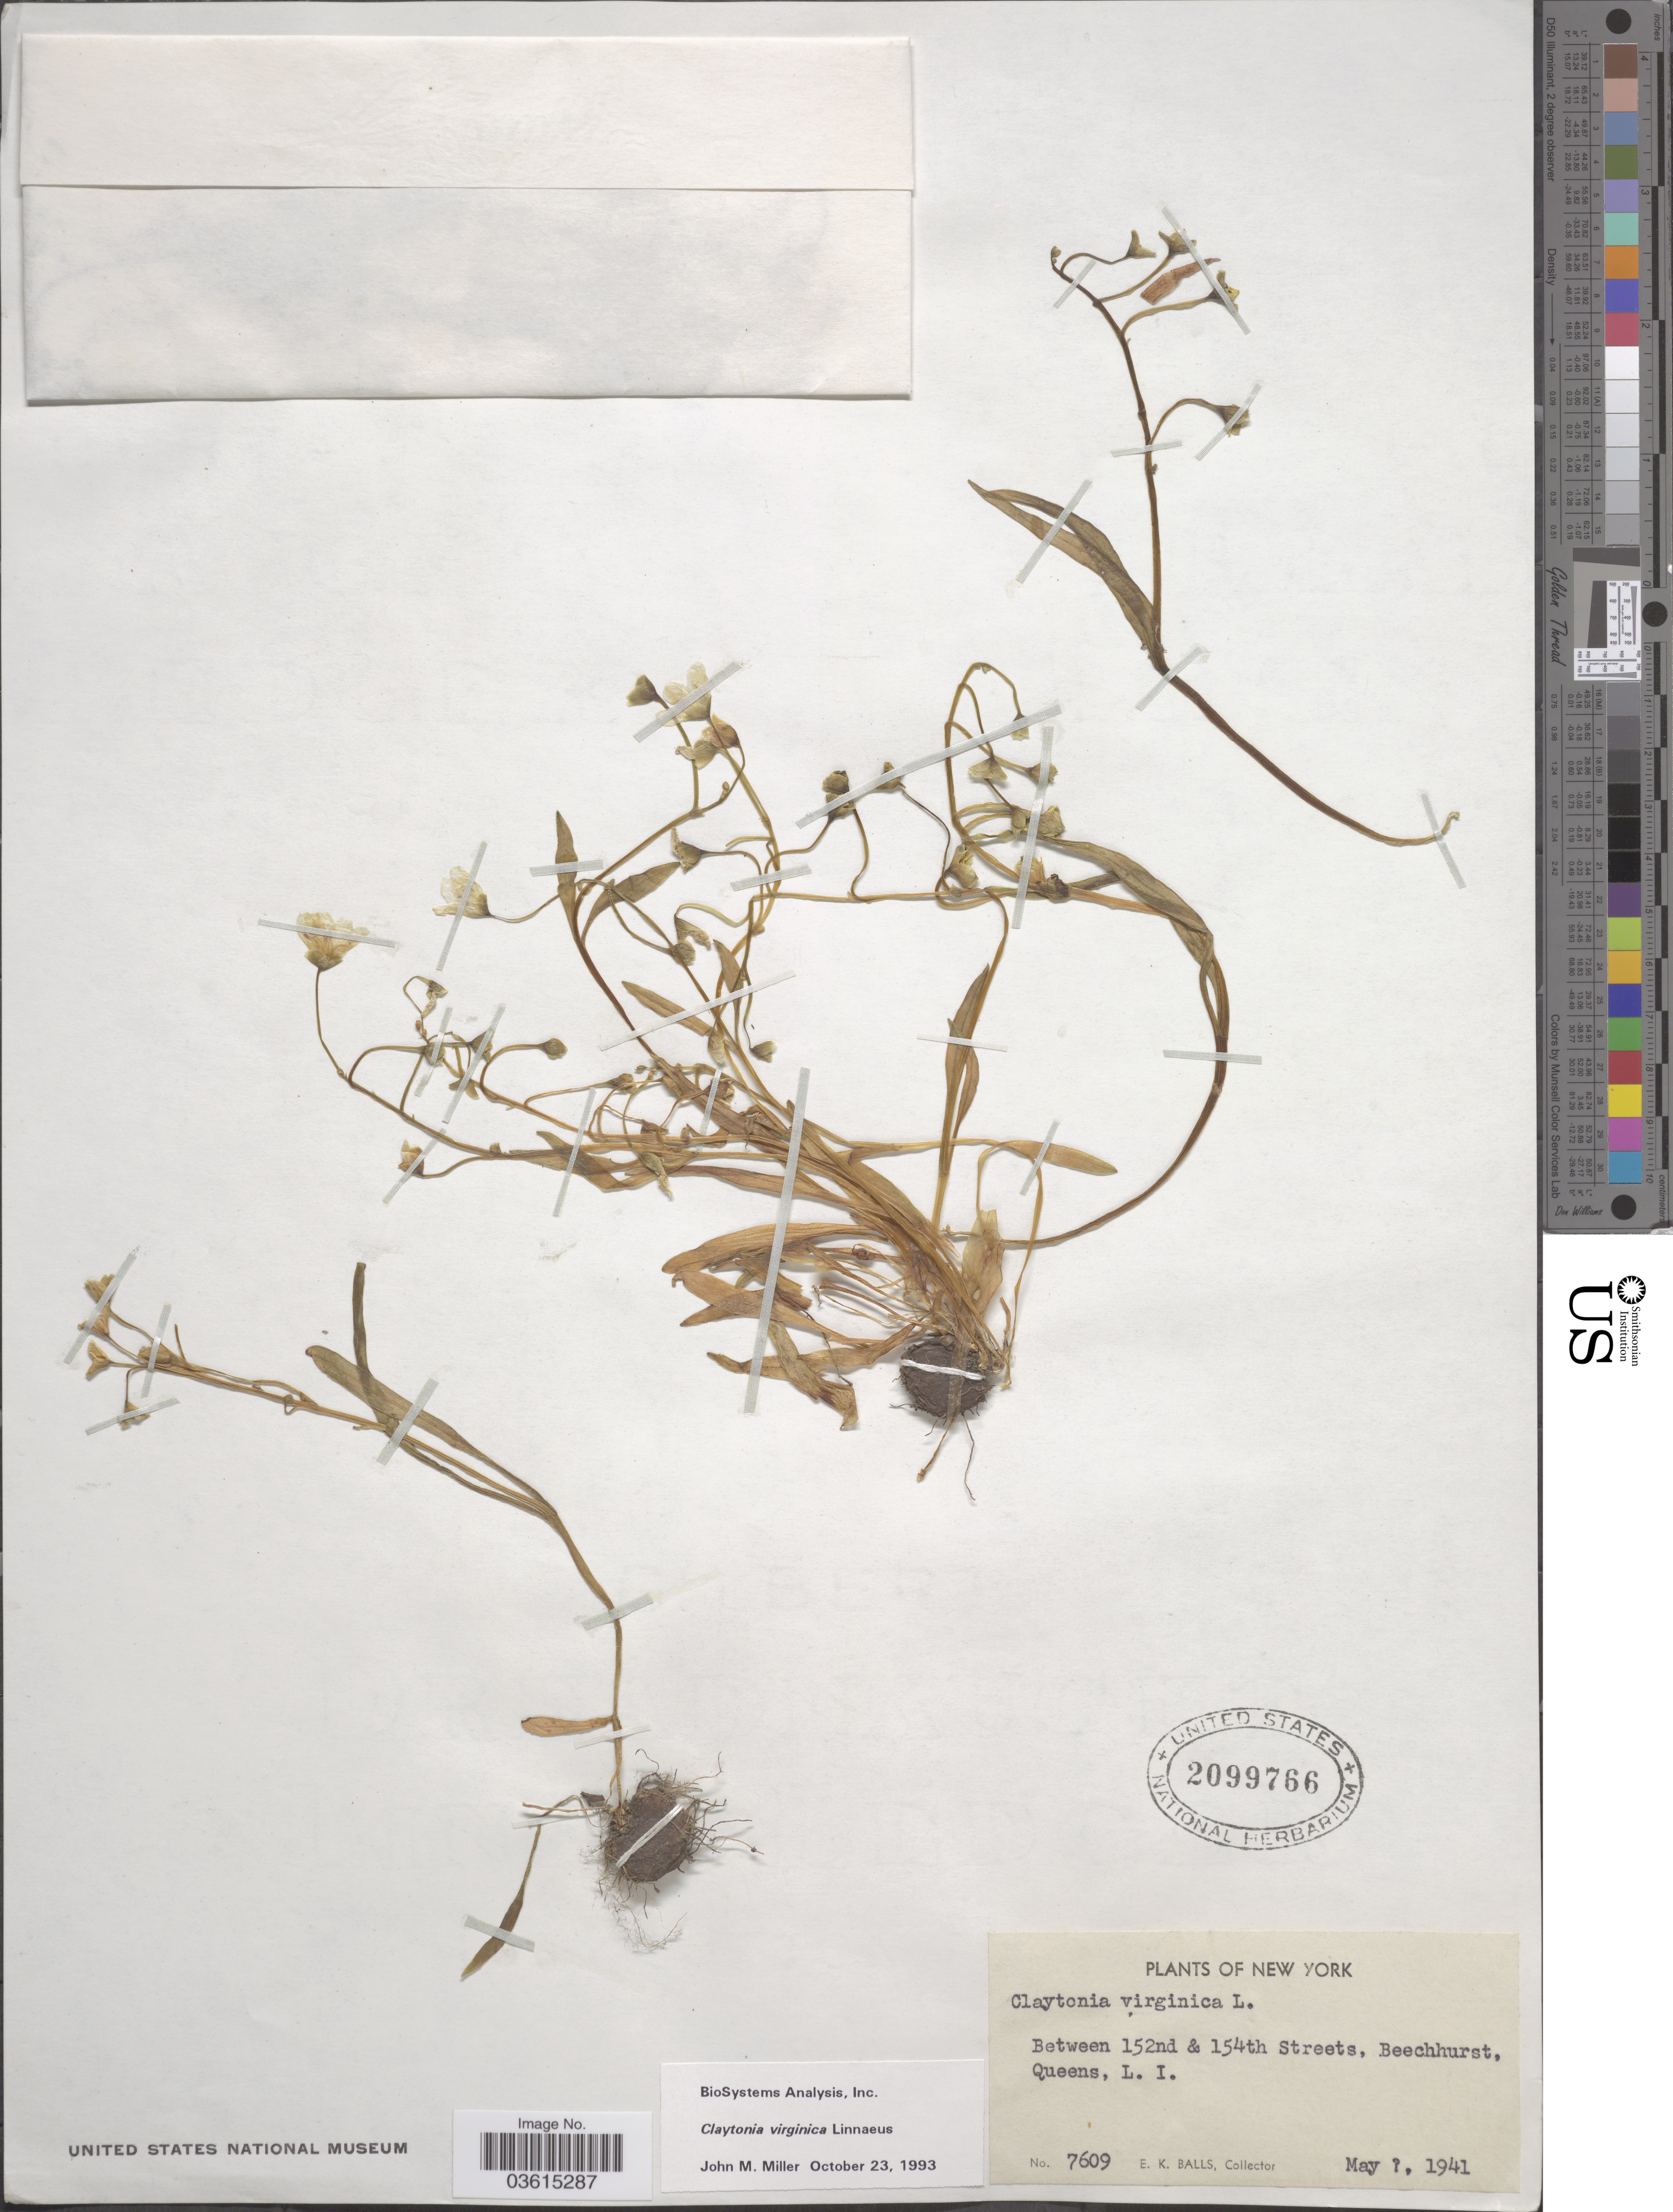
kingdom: Plantae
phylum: Tracheophyta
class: Magnoliopsida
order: Caryophyllales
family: Montiaceae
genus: Claytonia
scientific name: Claytonia virginica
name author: L.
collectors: E. K. Balls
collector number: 7609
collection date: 1941-05-01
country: United States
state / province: New York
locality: Between 152nd & 154th Streets, Beechhurst, Queens, L. I.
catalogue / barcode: US 2099766